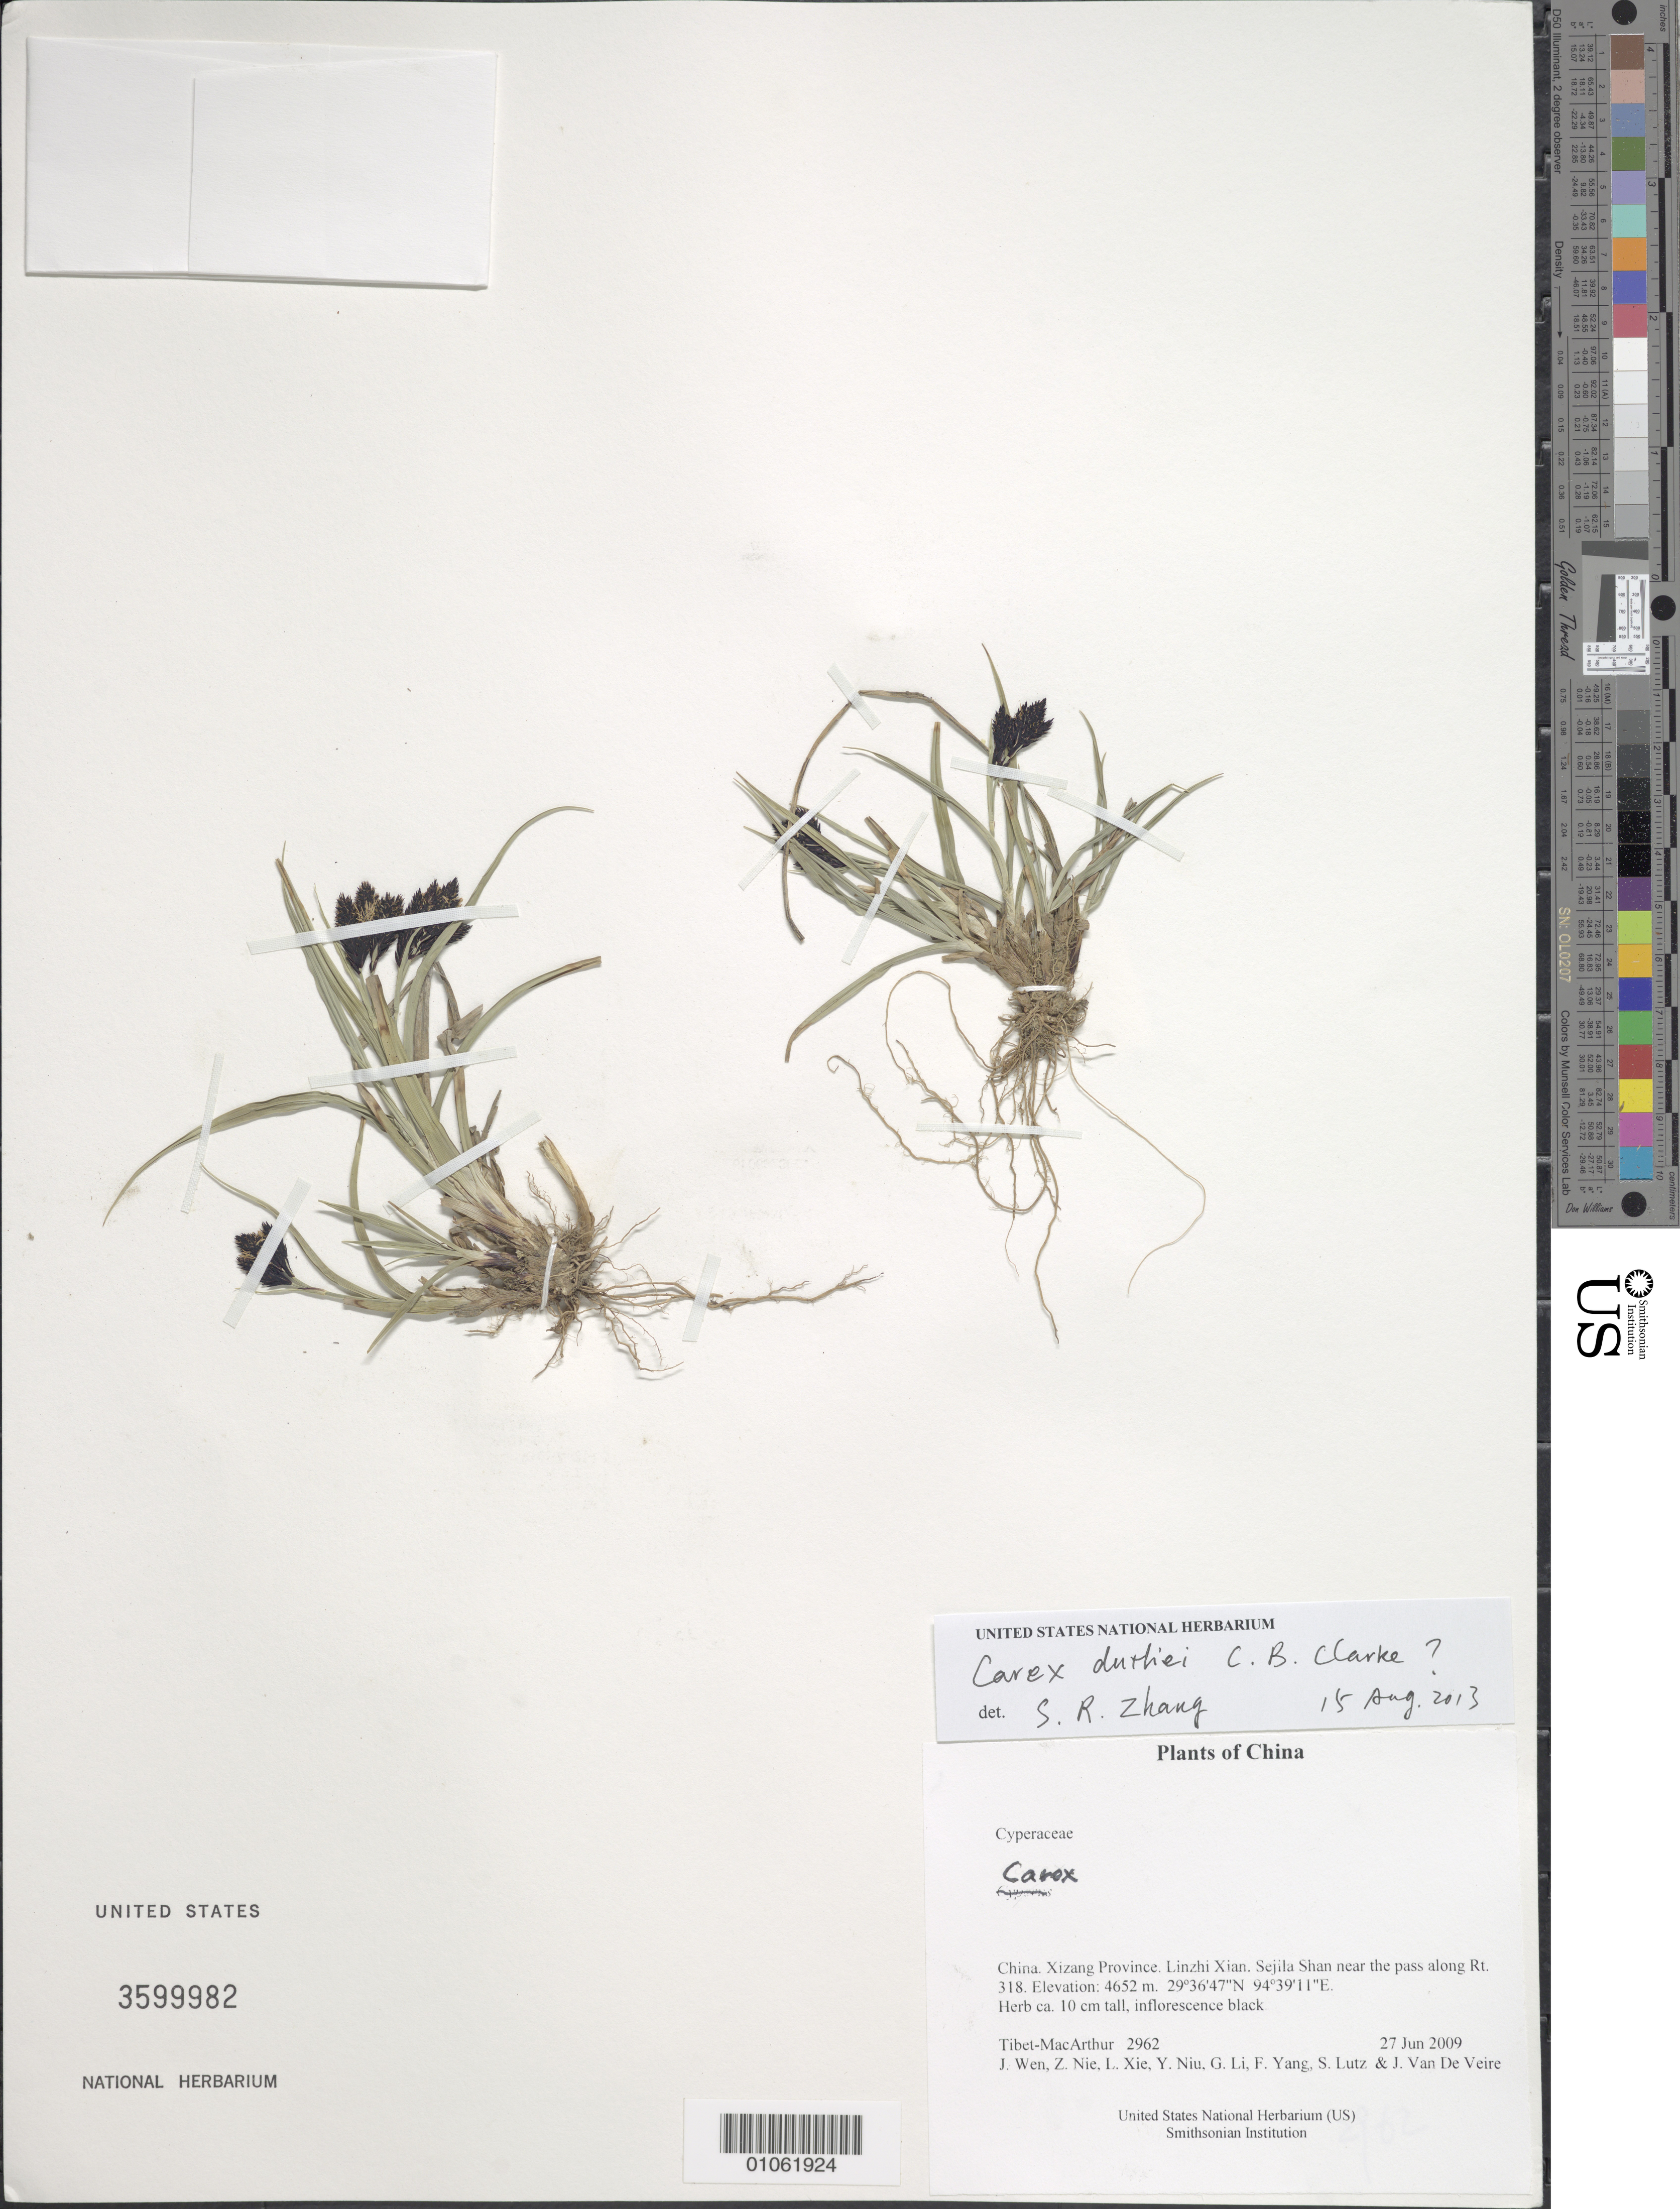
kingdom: Plantae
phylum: Tracheophyta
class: Liliopsida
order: Poales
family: Cyperaceae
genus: Carex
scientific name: Carex duthiei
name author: C.B. Clarke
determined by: Zhang, S. R.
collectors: Tibet-MacArthur, J. Wen, Z. Nie, L. Xie, Y. Niu, G. Li, F. Yang, S. Lutz & J. Van De Veire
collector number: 2962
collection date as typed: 27 Jun 2009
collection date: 2009-06-27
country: China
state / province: Xizang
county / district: Linzhi Xian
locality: Sejila Shan near the pass along Rt. 318.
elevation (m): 4652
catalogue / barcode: US 3599982